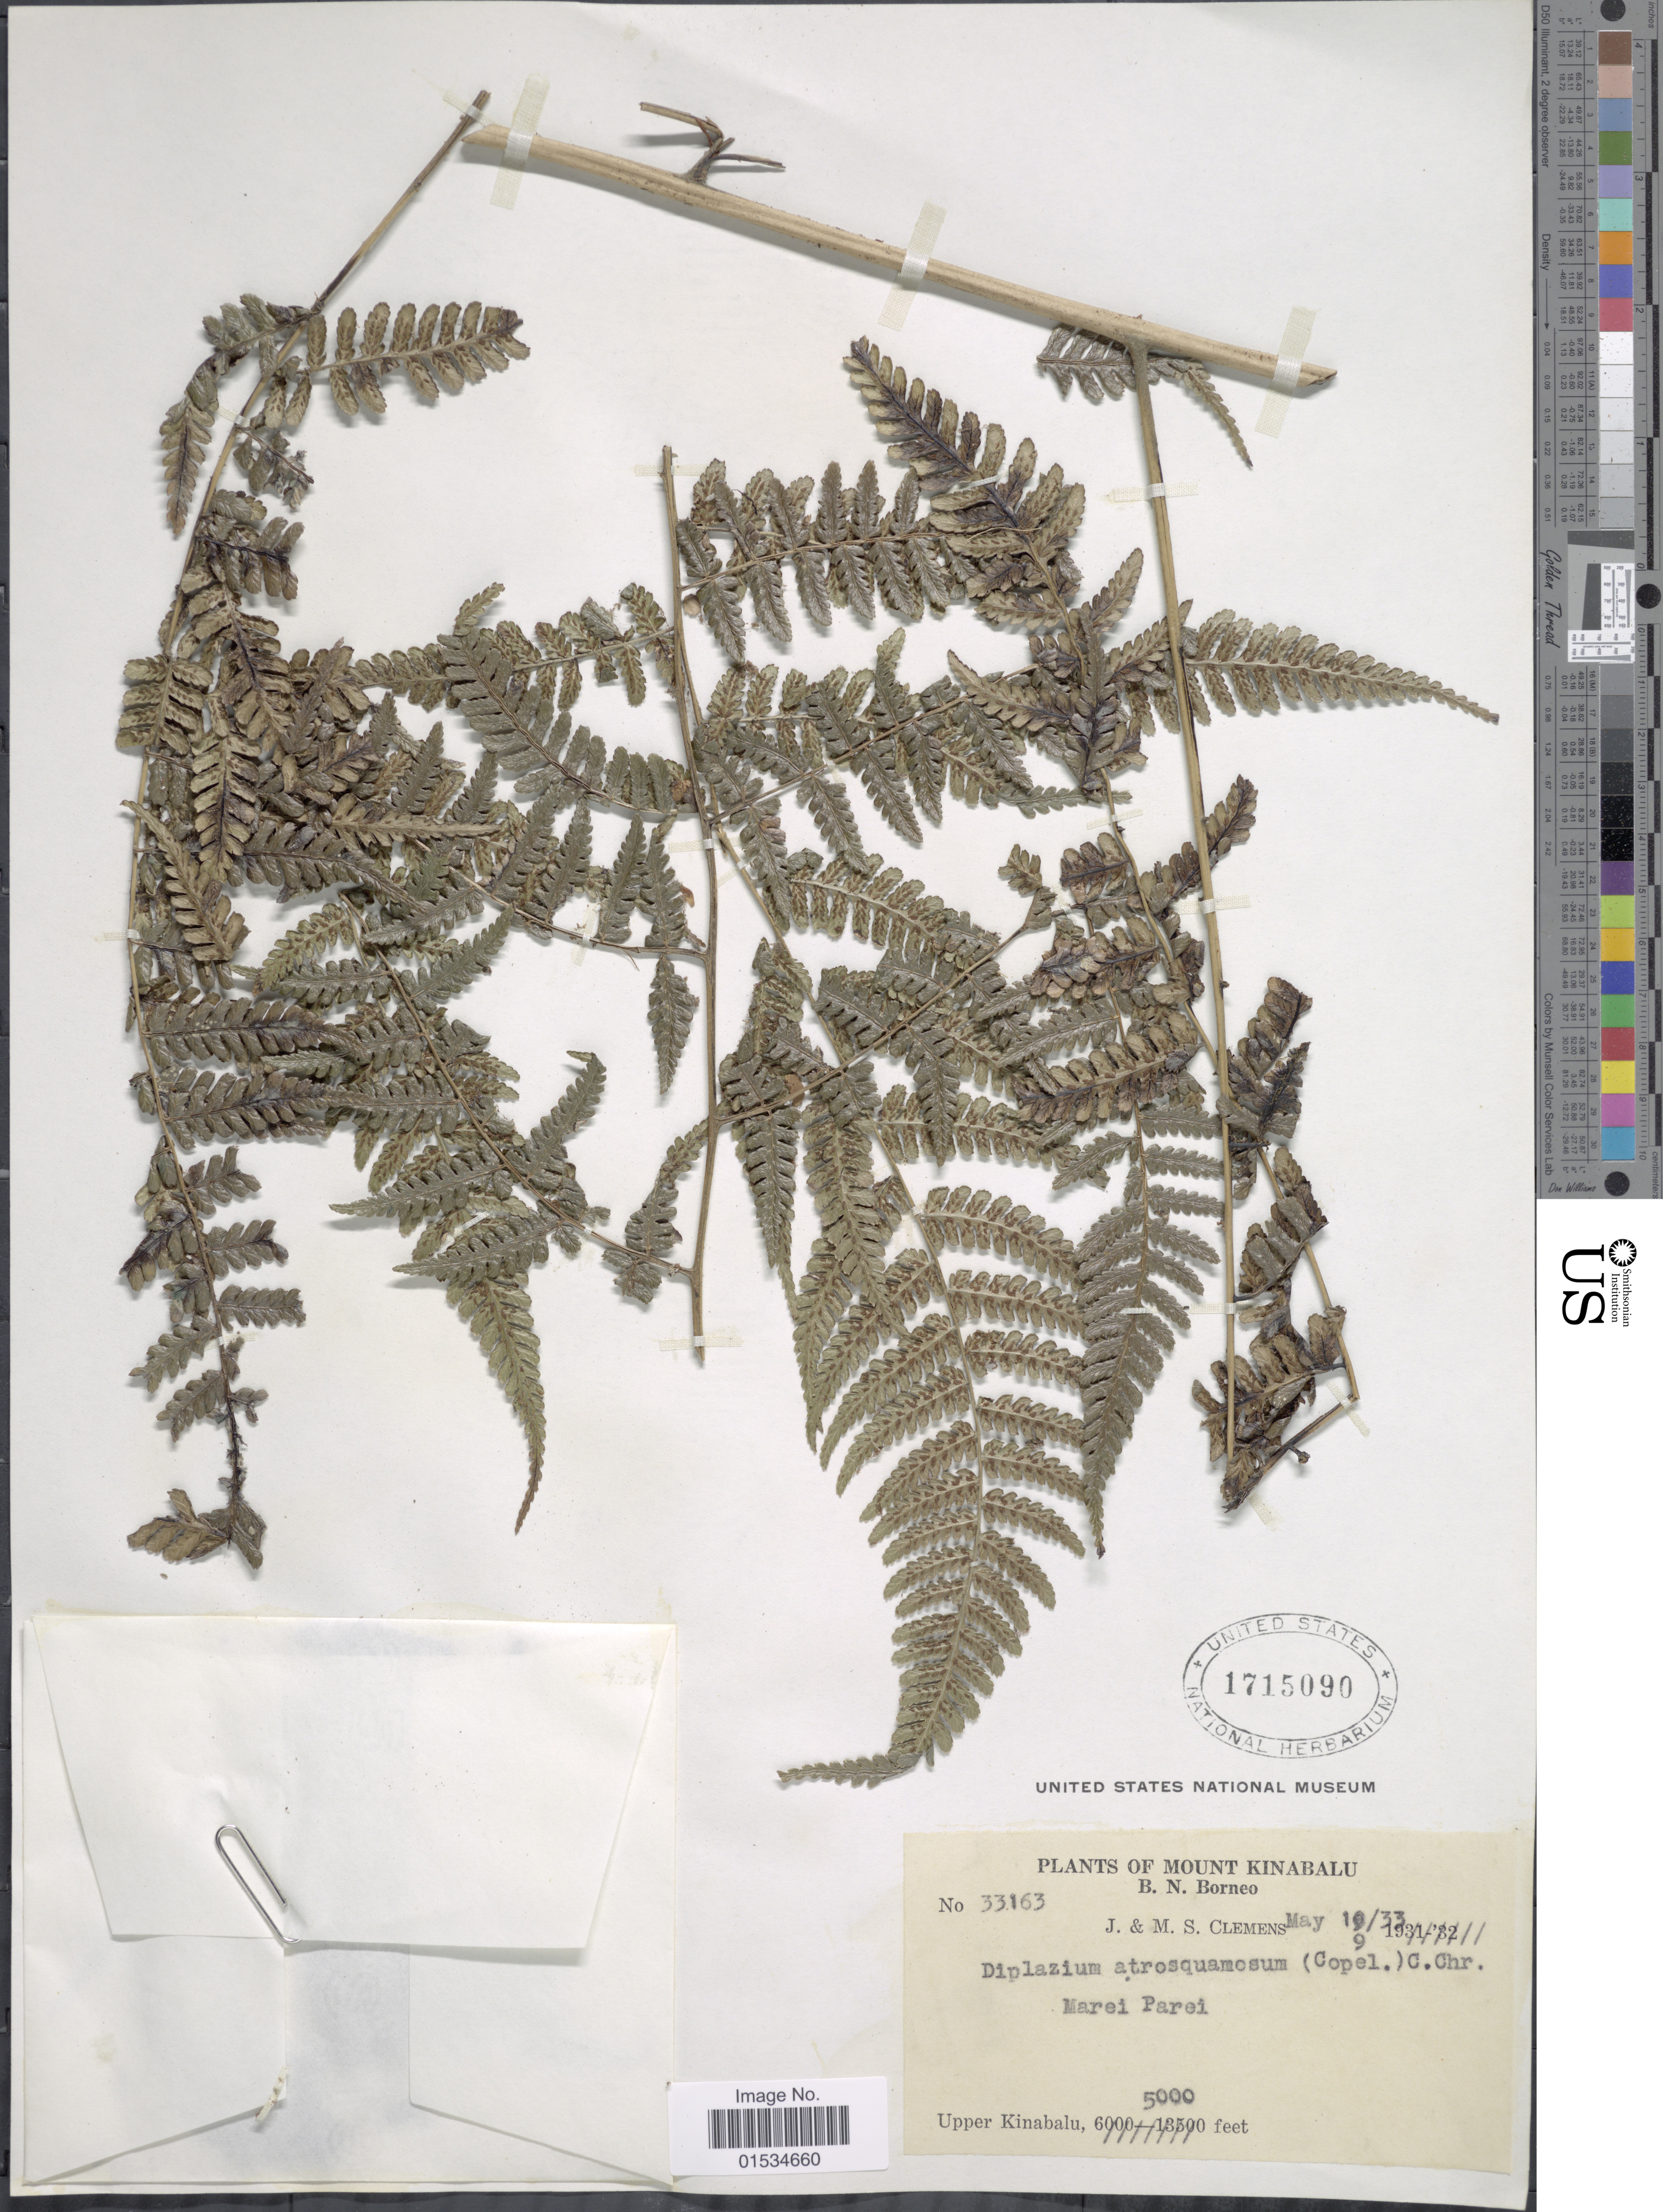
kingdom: Plantae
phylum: Tracheophyta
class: Polypodiopsida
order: Polypodiales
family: Athyriaceae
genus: Diplazium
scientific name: Diplazium atrosquamosum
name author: (Copel.) C. Chr.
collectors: J. Clemens & M. S. Clemens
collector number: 33163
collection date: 1933-05-10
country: Malaysia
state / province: Sabah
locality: Mount Kinabalu, B.N. Borneo, Upper Kinabalu, Marei Parei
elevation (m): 1524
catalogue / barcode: US 1715090